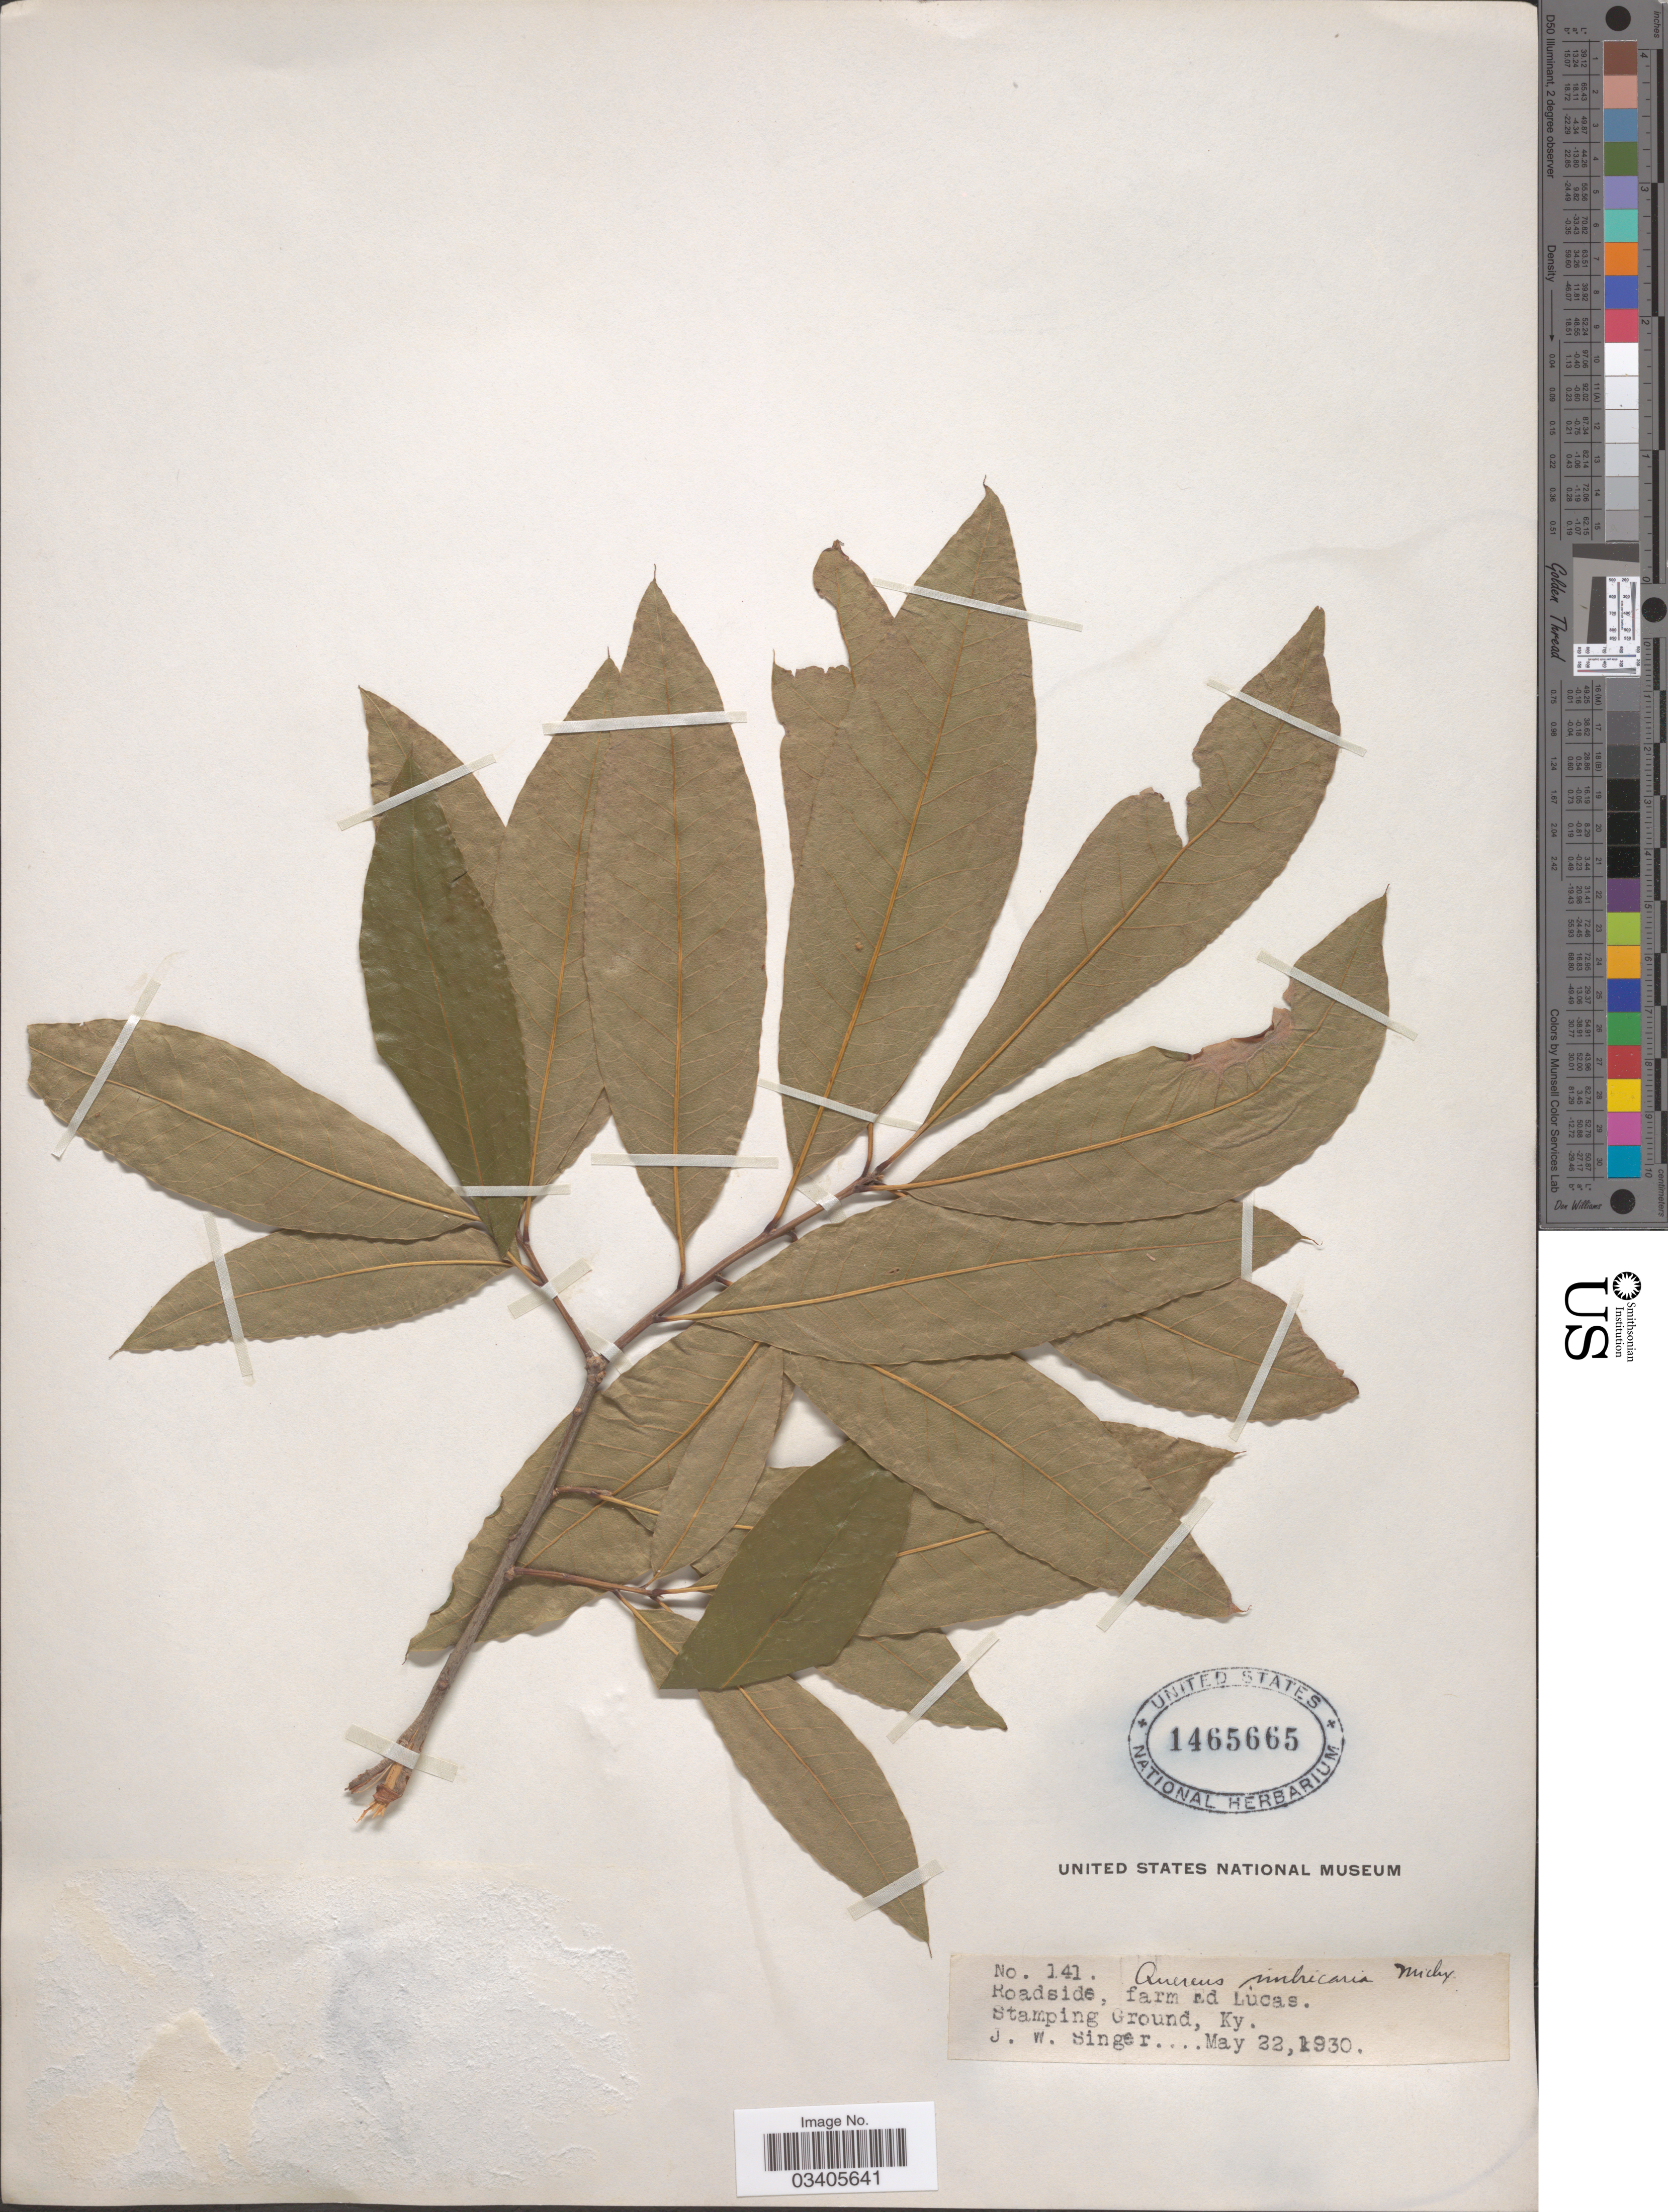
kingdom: Plantae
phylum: Tracheophyta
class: Magnoliopsida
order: Fagales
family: Fagaceae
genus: Quercus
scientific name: Quercus imbricaria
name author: Michx.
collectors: J. EW. Singer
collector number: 141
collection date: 1930-05-22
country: United States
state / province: Kentucky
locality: Roadside, farm Ed Lucas. Stamping Ground.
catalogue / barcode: US 1465665